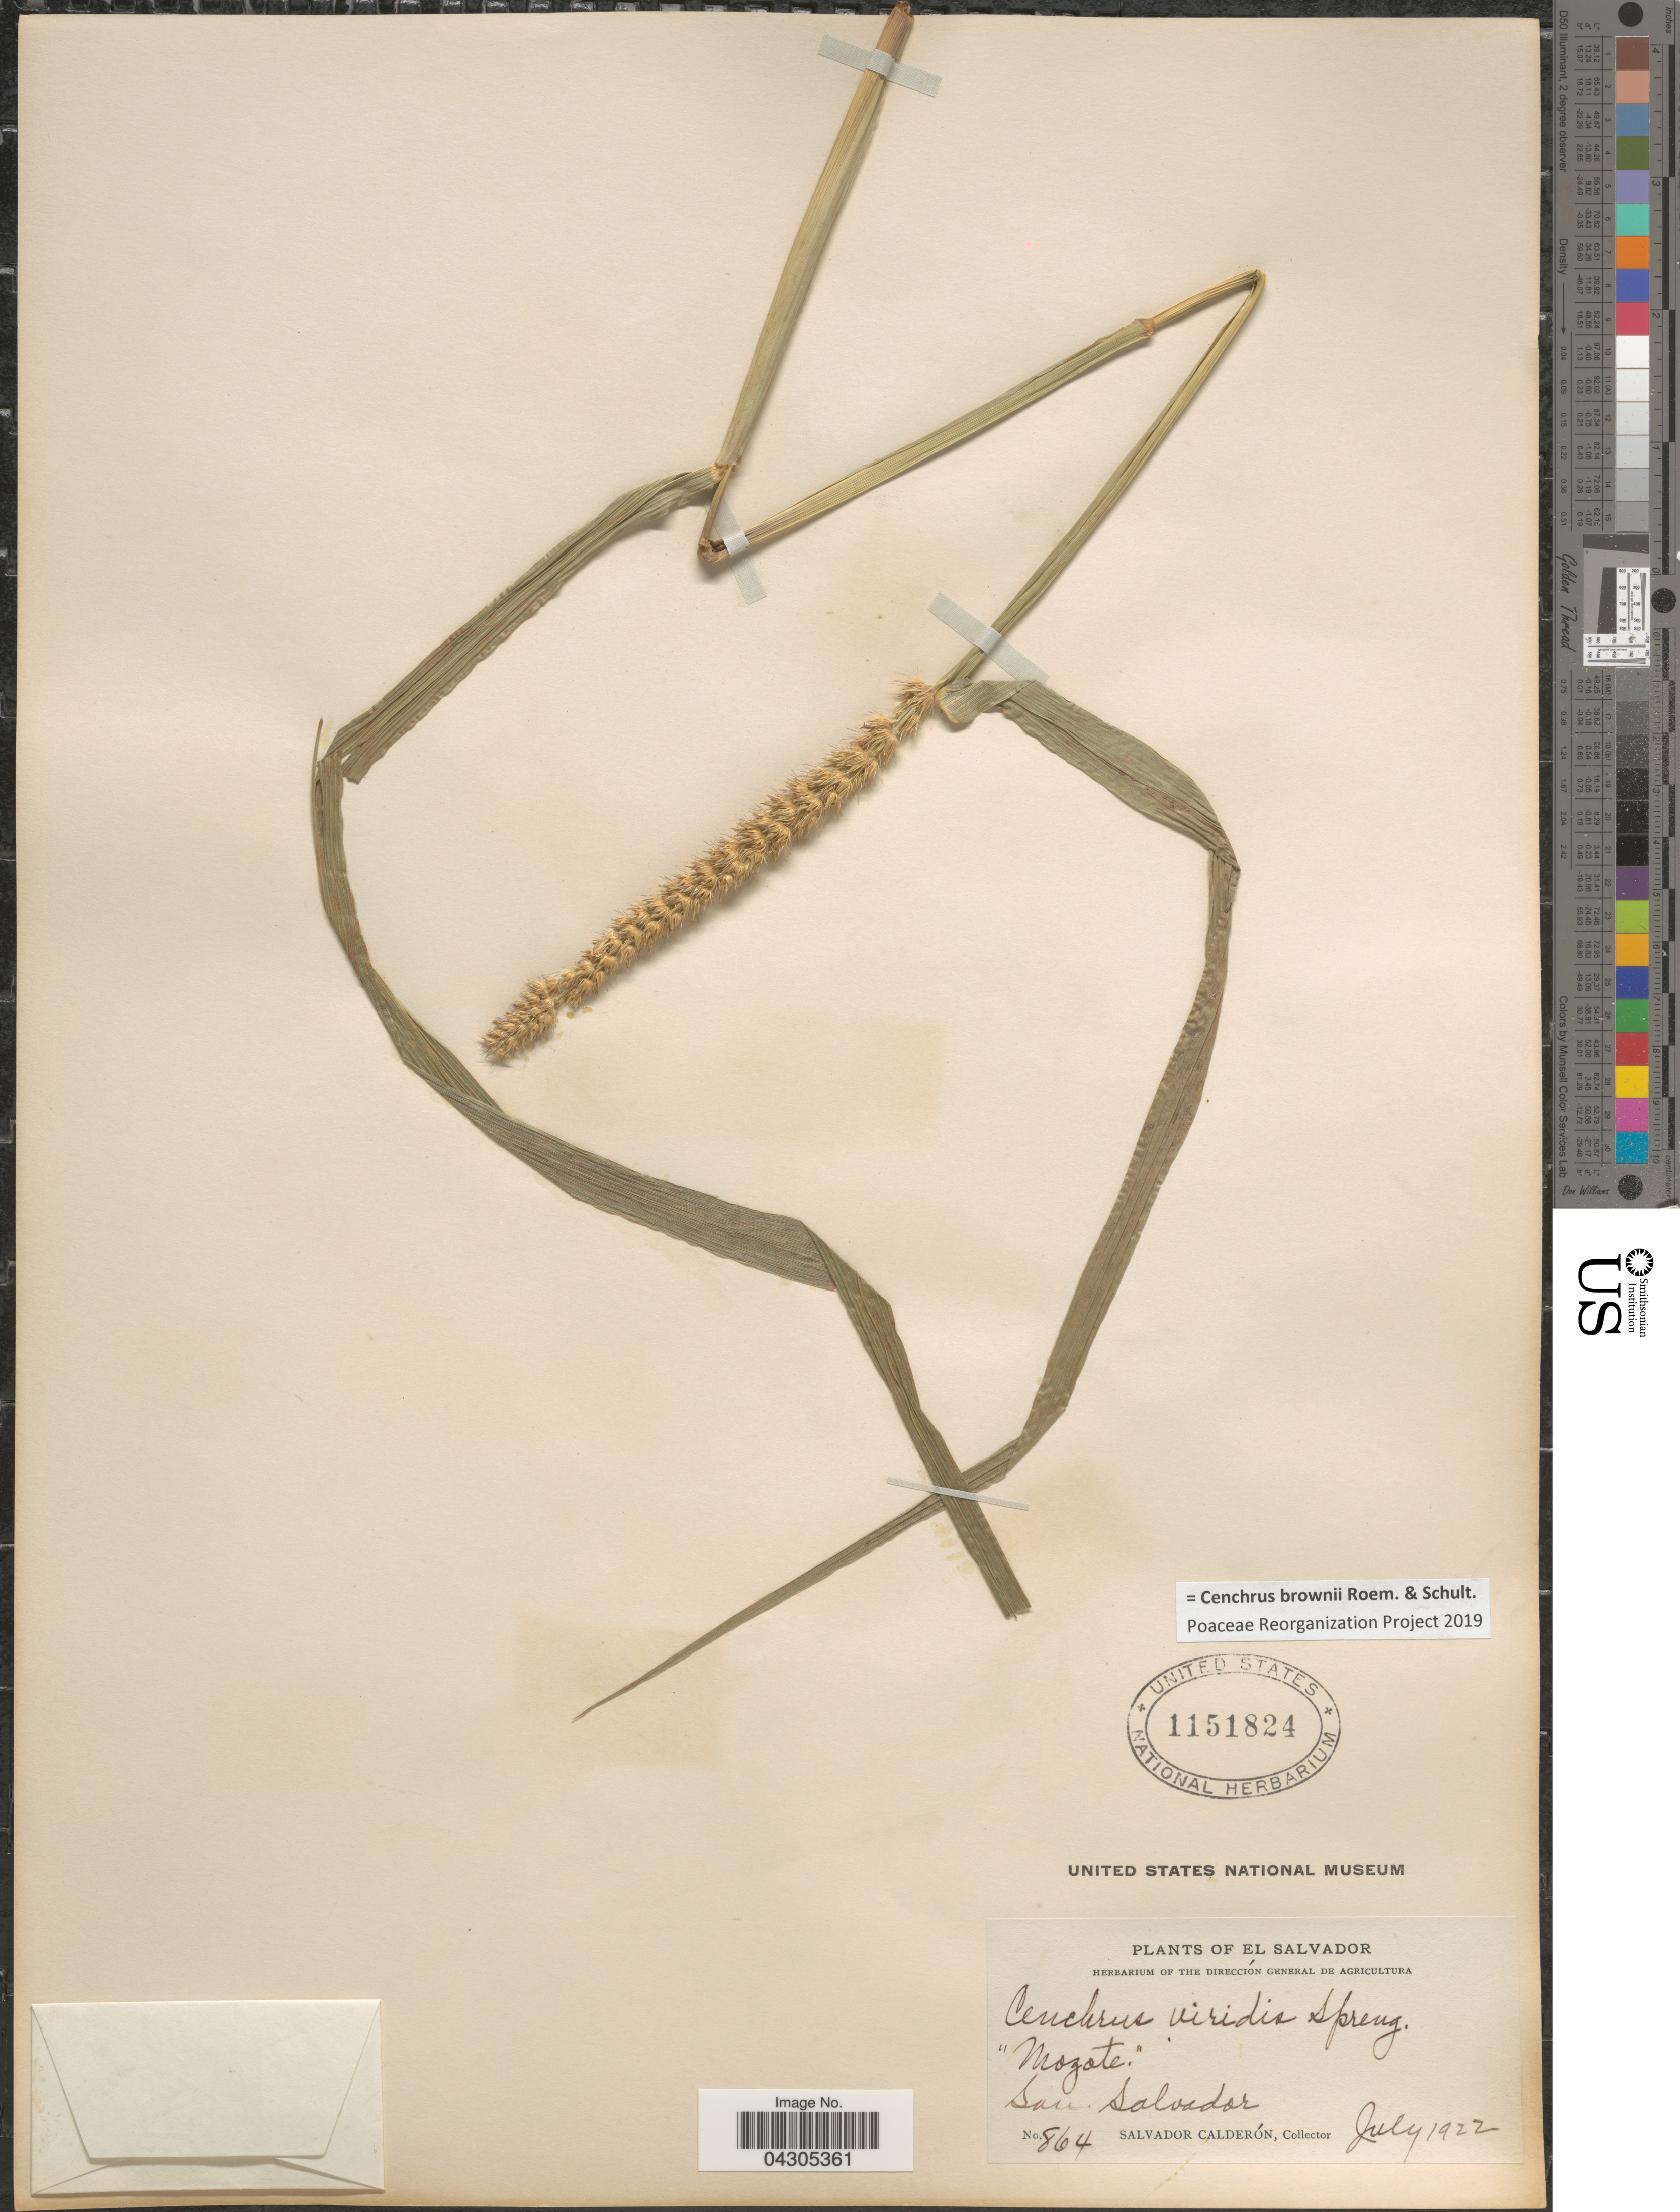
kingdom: Plantae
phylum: Tracheophyta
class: Liliopsida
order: Poales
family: Poaceae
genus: Cenchrus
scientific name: Cenchrus brownii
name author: Roem. & Schult.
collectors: S. Calderón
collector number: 864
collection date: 1922-07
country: El Salvador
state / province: San Salvador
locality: San Salvador.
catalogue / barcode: US 1151824